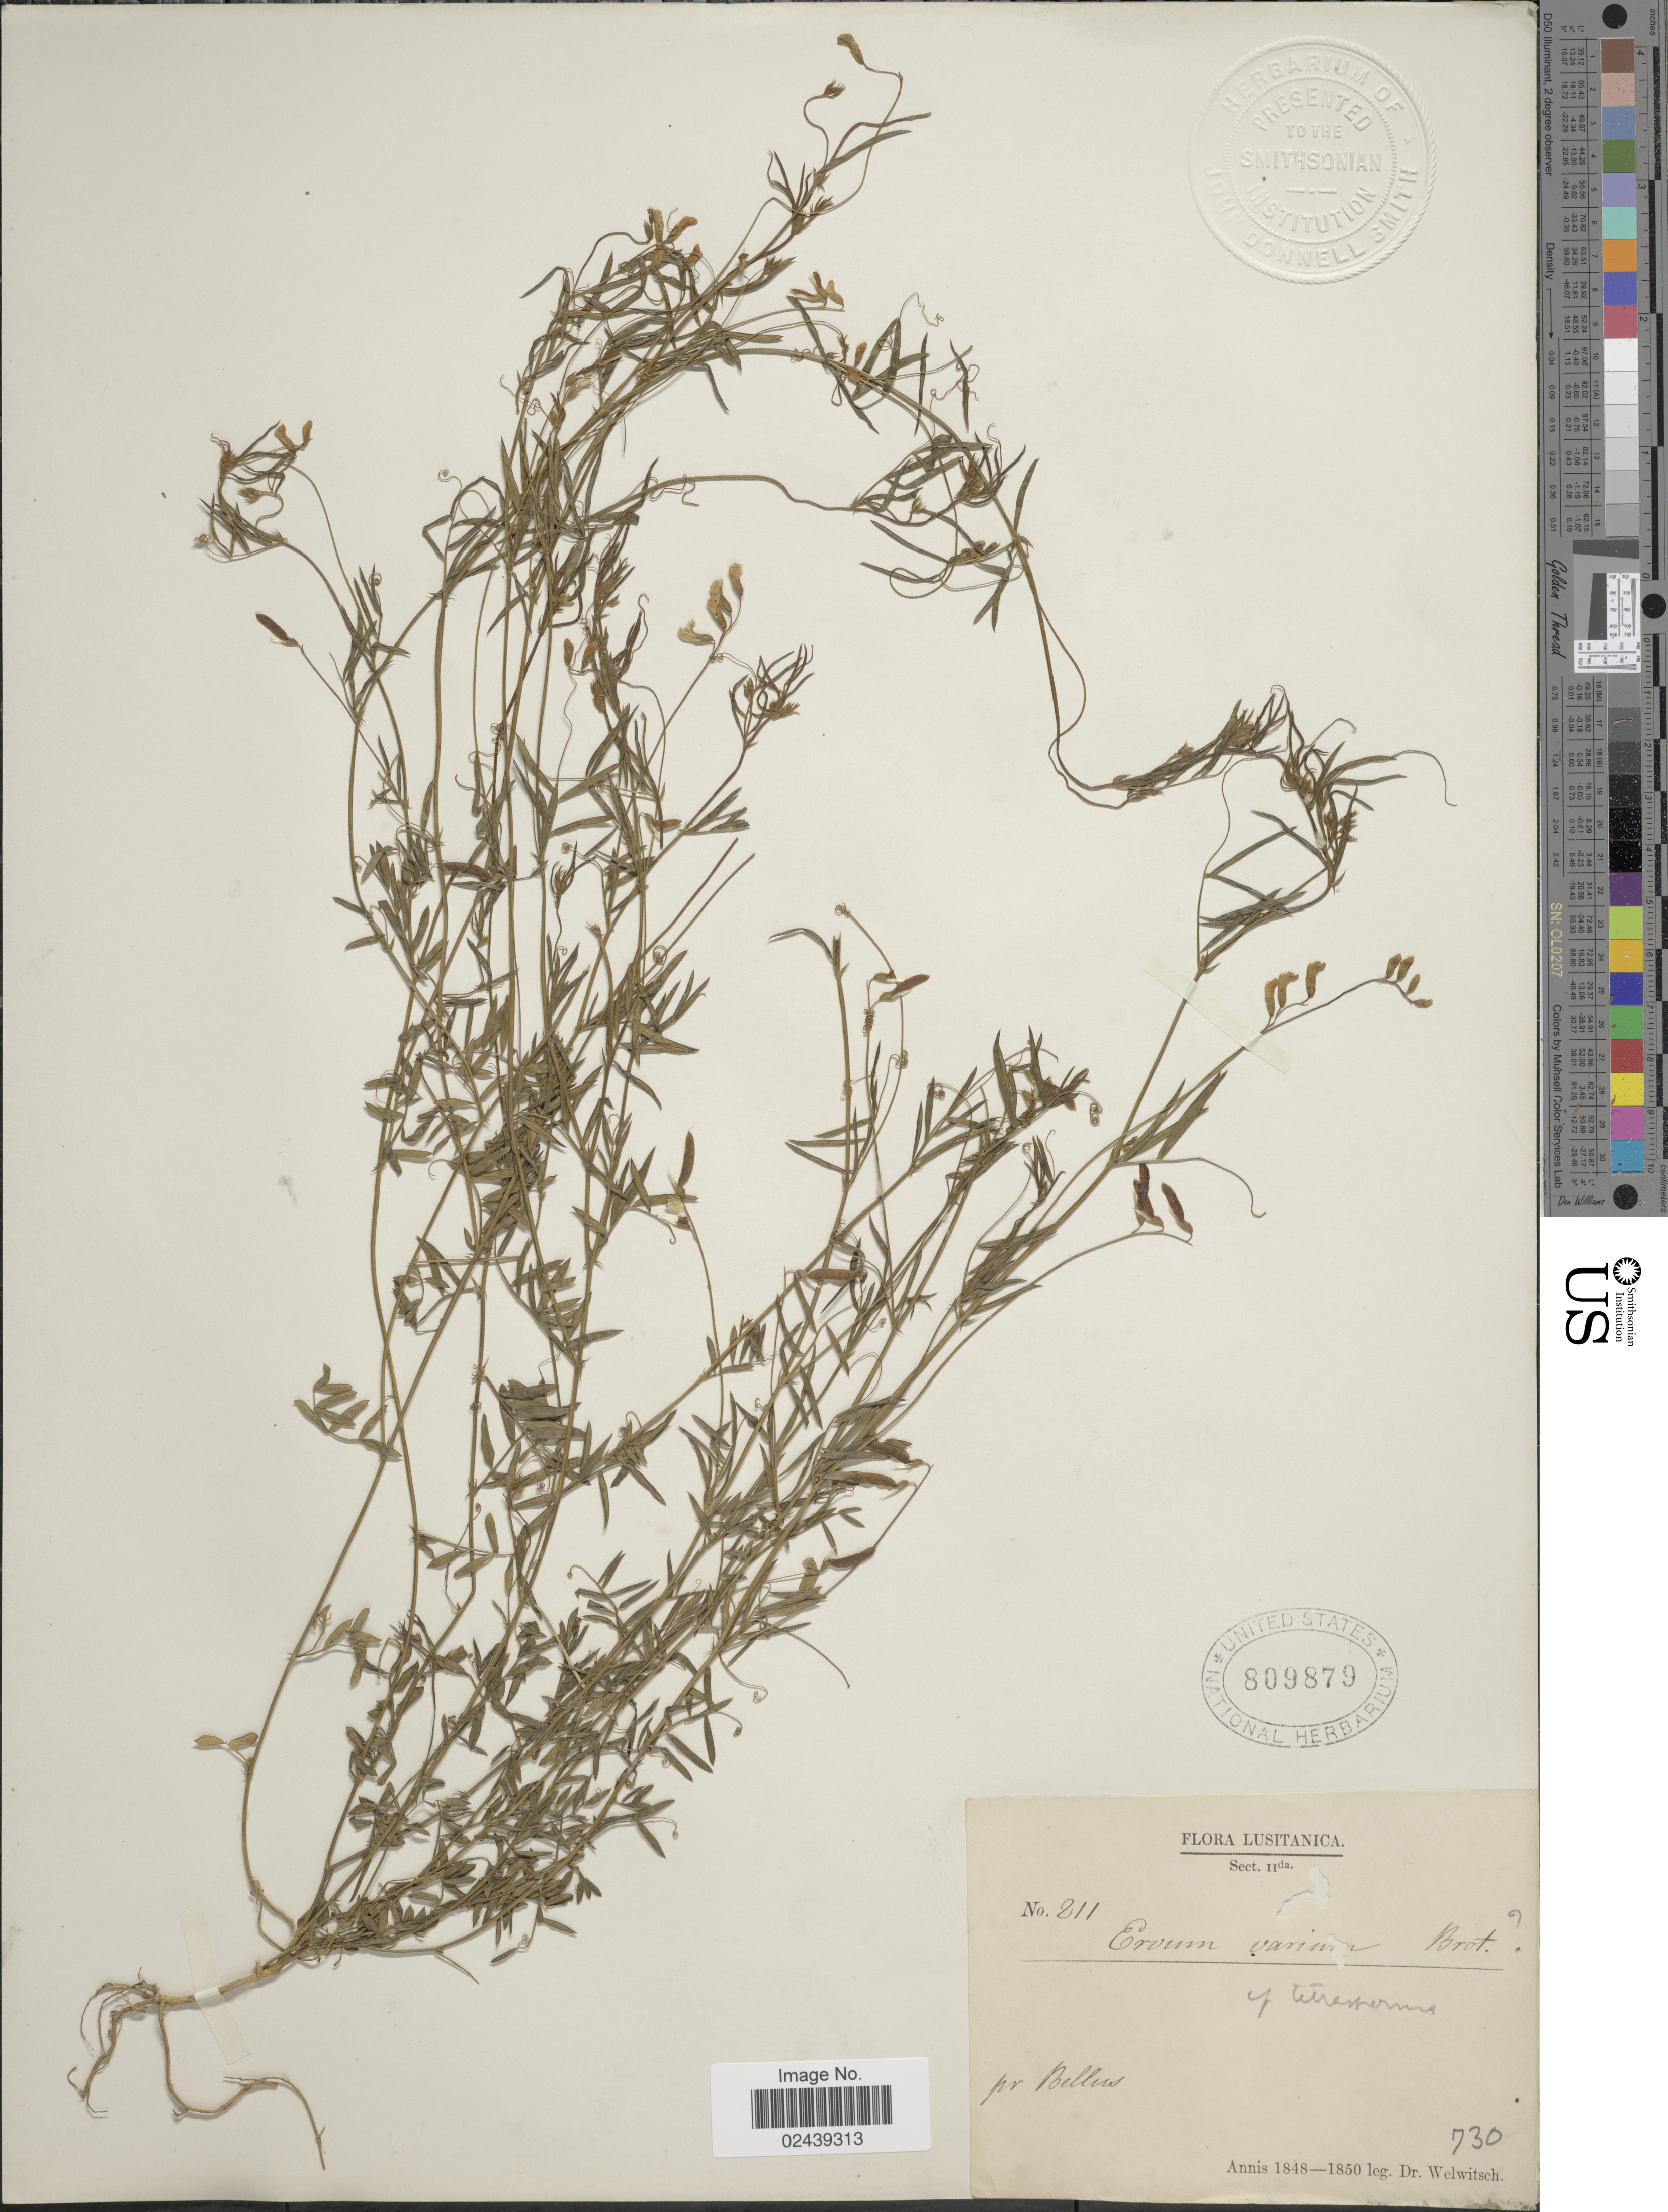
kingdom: Plantae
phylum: Tracheophyta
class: Magnoliopsida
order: Fabales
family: Fabaceae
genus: Vicia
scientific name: Vicia varia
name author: Host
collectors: -. Welwitsch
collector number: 211/730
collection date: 1848/1850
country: Portugal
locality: Lusitanica. Sect. IIda. Pr. Bellus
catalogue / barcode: US 809879